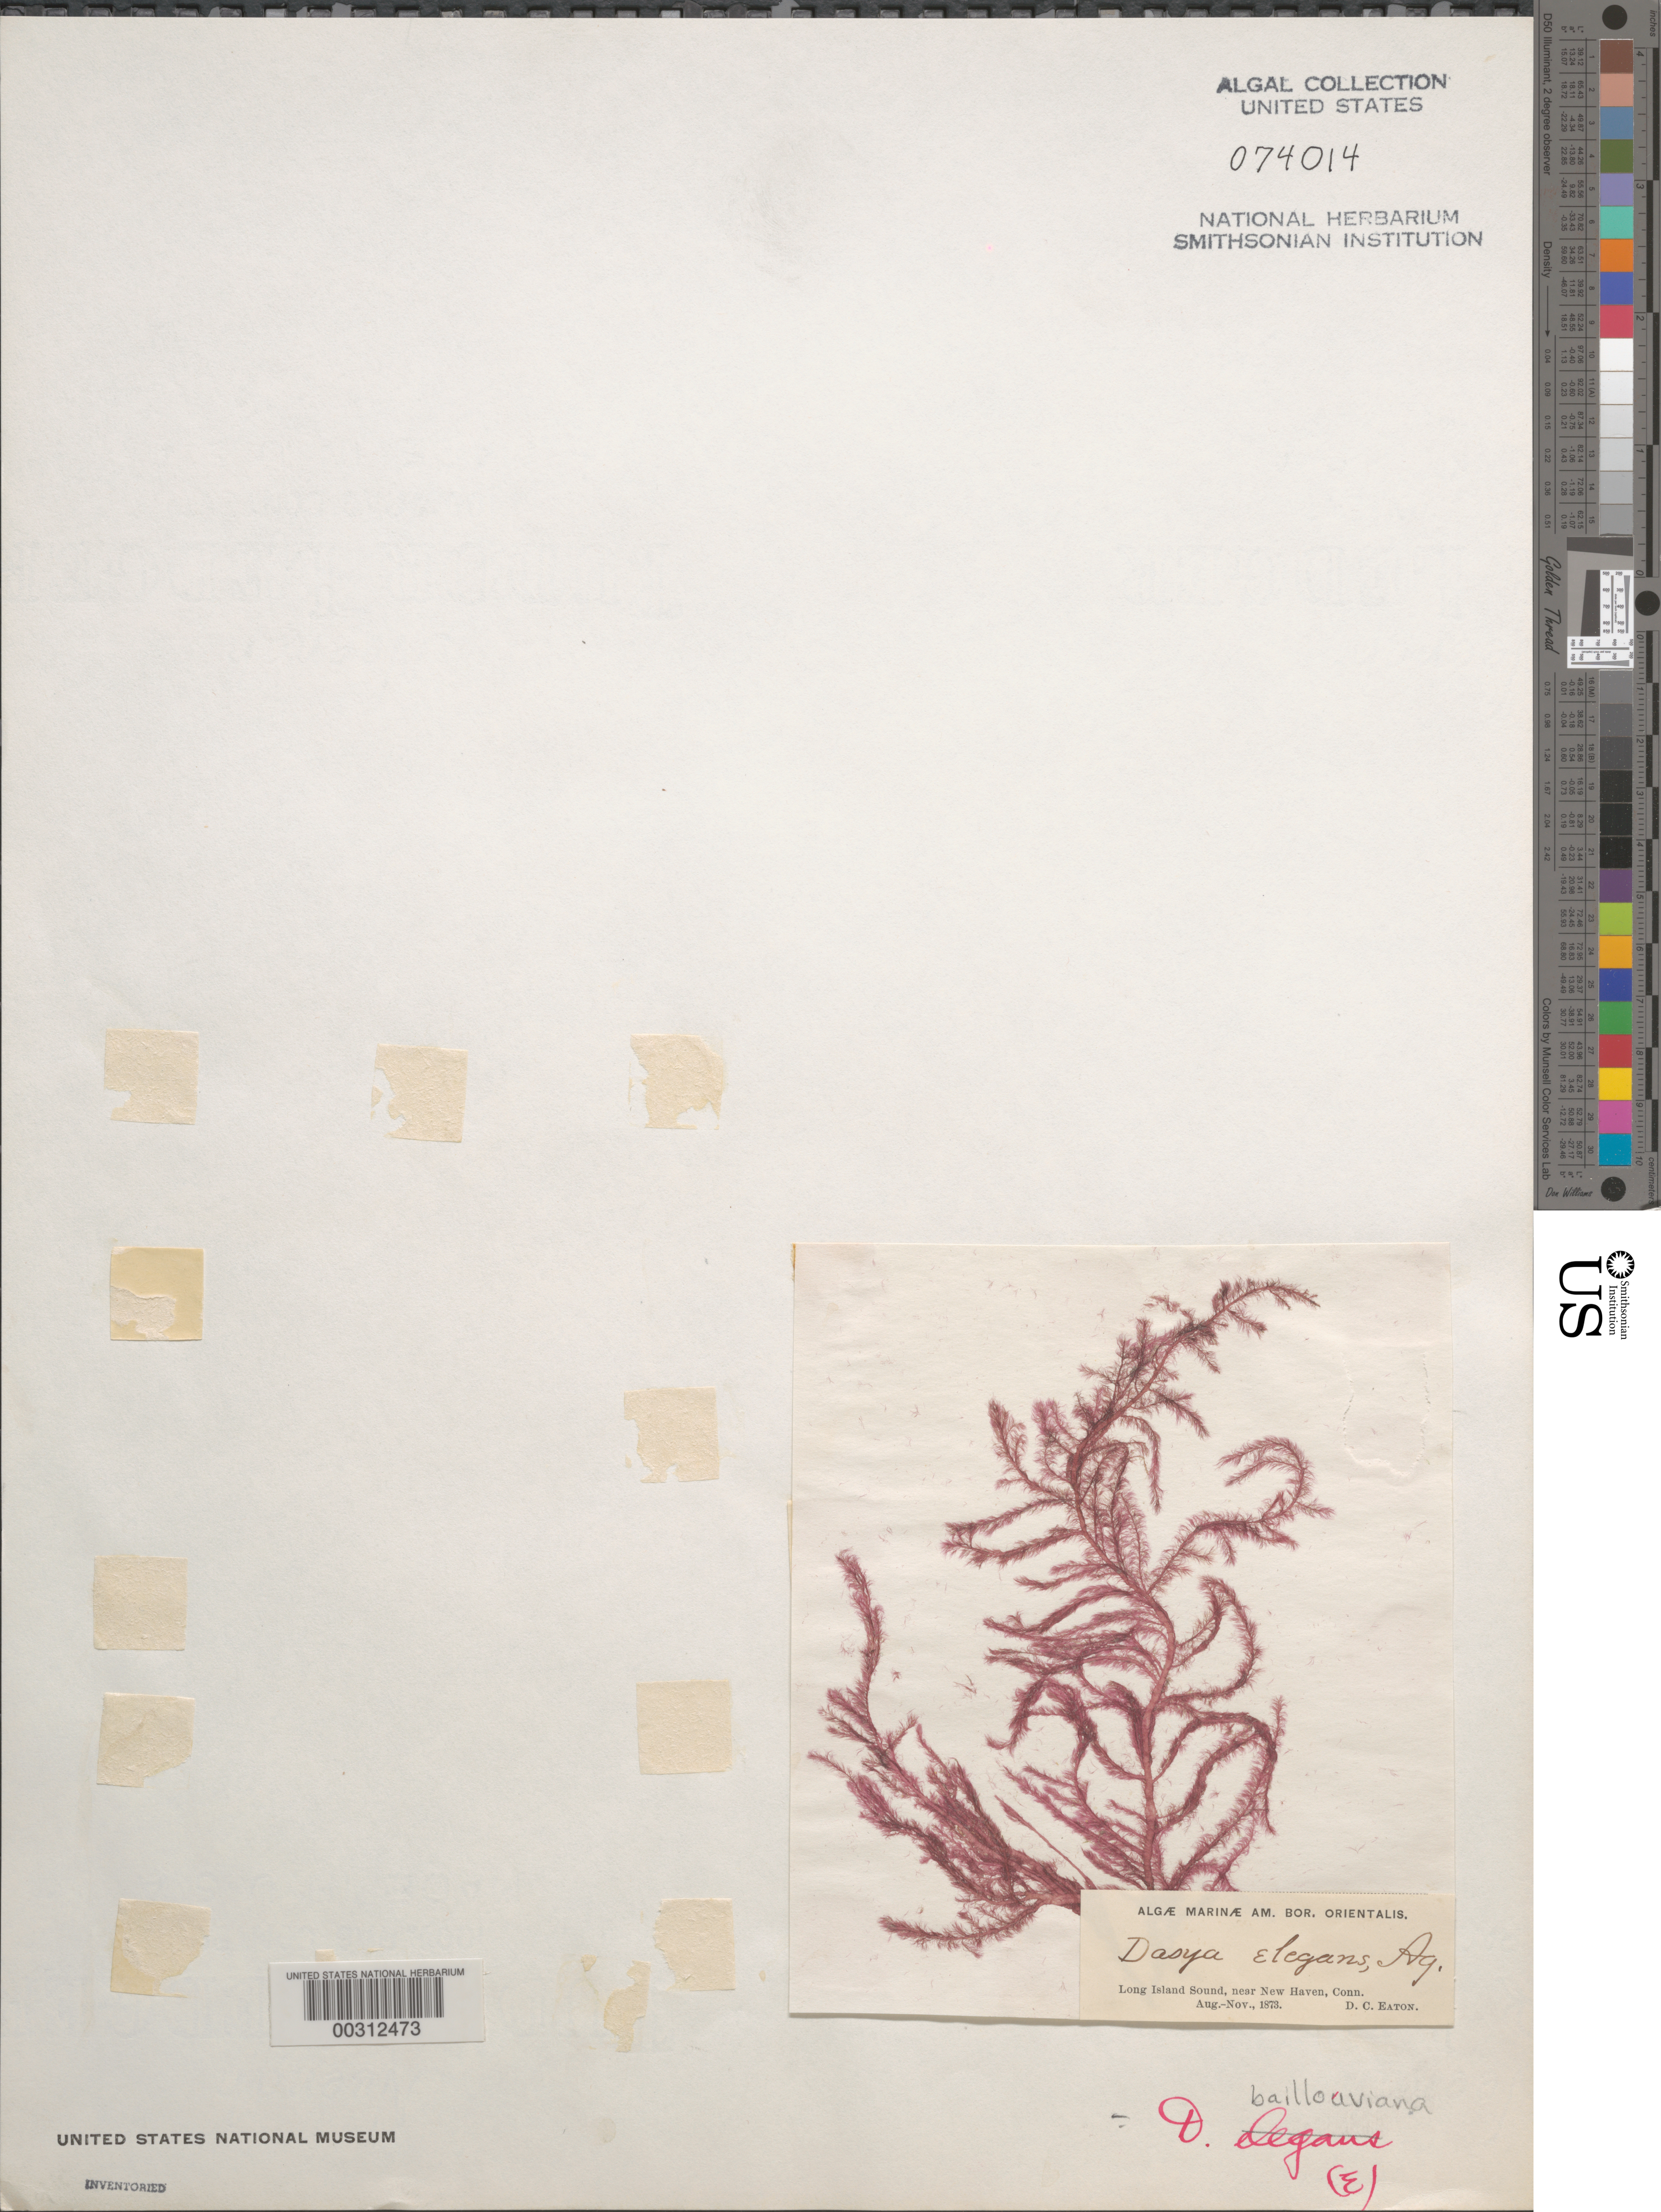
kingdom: Plantae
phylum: Rhodophyta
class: Florideophyceae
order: Ceramiales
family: Dasyaceae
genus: Dasya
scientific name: Dasya pedicellata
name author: (C. Agardh) C. Agardh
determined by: Algae name updating Project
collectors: D. C. Eaton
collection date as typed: Aug 1873 to -- Nov 1873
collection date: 1873-08/1873-11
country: United States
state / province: Connecticut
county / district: New Haven County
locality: Long Island Sound, near New Haven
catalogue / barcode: US 74014